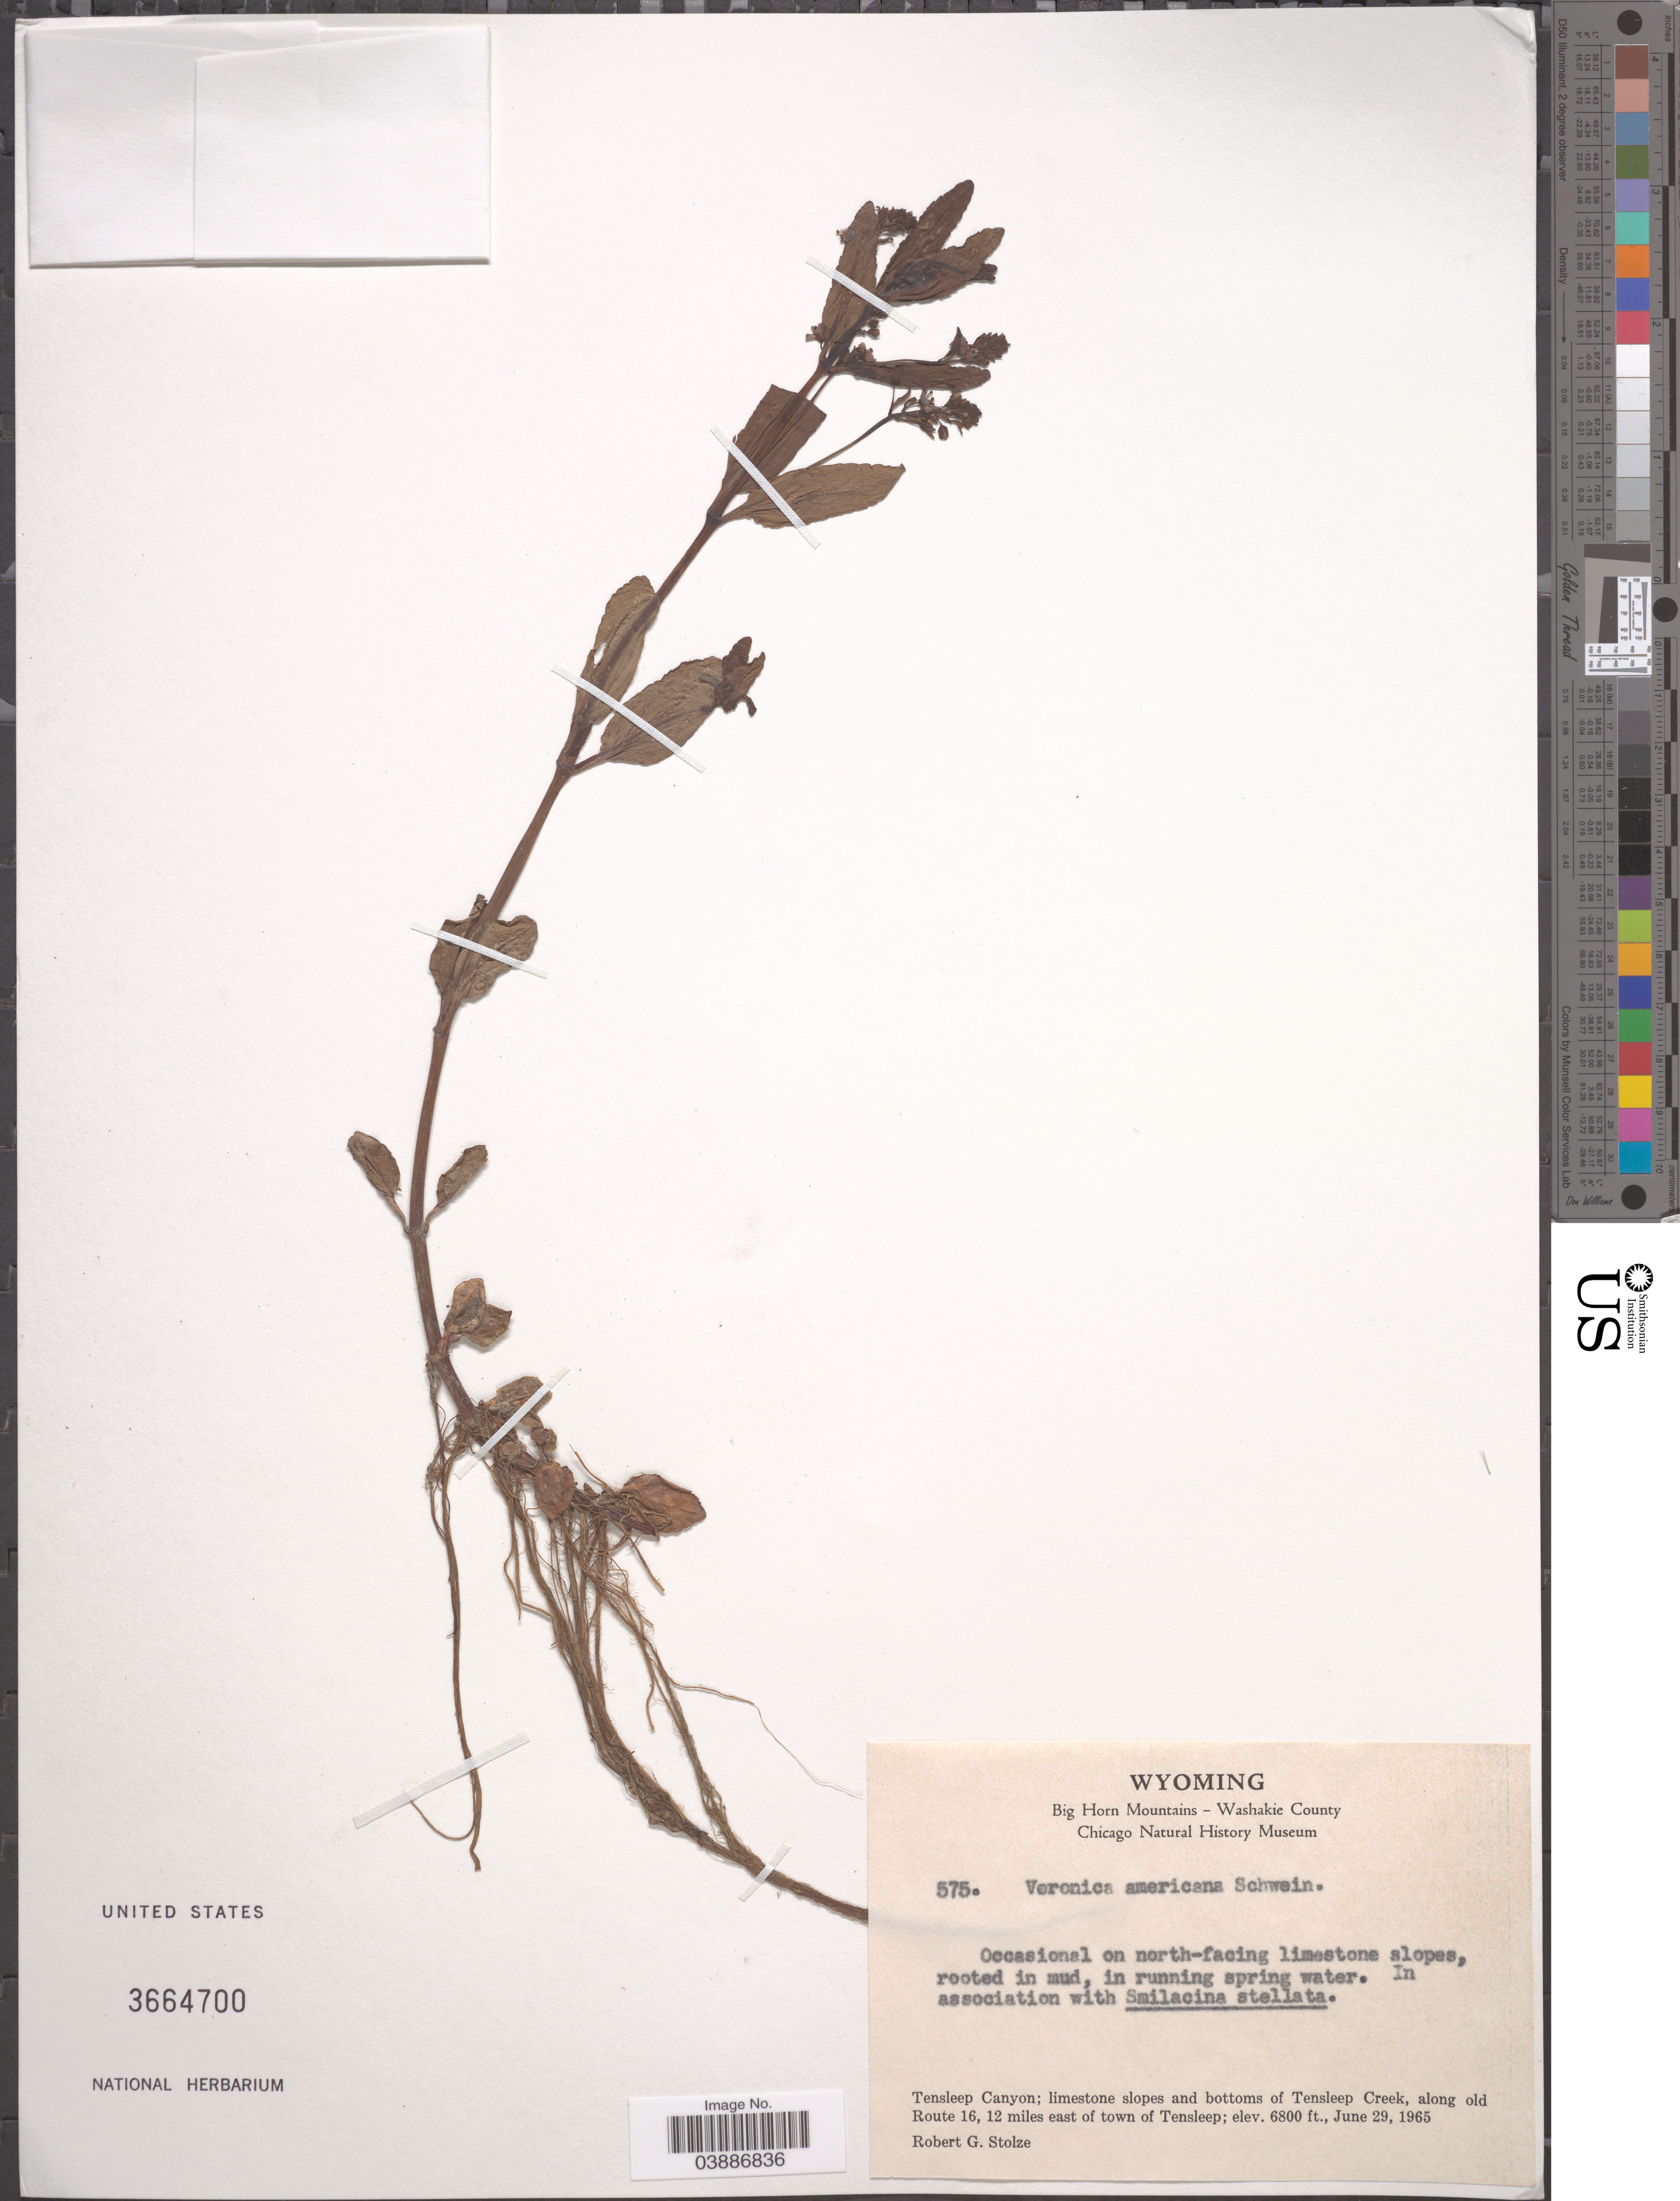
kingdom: Plantae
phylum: Tracheophyta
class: Magnoliopsida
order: Lamiales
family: Plantaginaceae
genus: Veronica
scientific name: Veronica americana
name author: Schwein. ex Benth.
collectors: R. G. Stolze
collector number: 575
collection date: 1965-06-29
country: United States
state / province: Wyoming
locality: Big Horn Mountains - Washakie County. Tensleep Canyon; Tensleep Creek, along old Route 16, 12 miles east of town of Tensleep.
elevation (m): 2073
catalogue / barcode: US 3664700